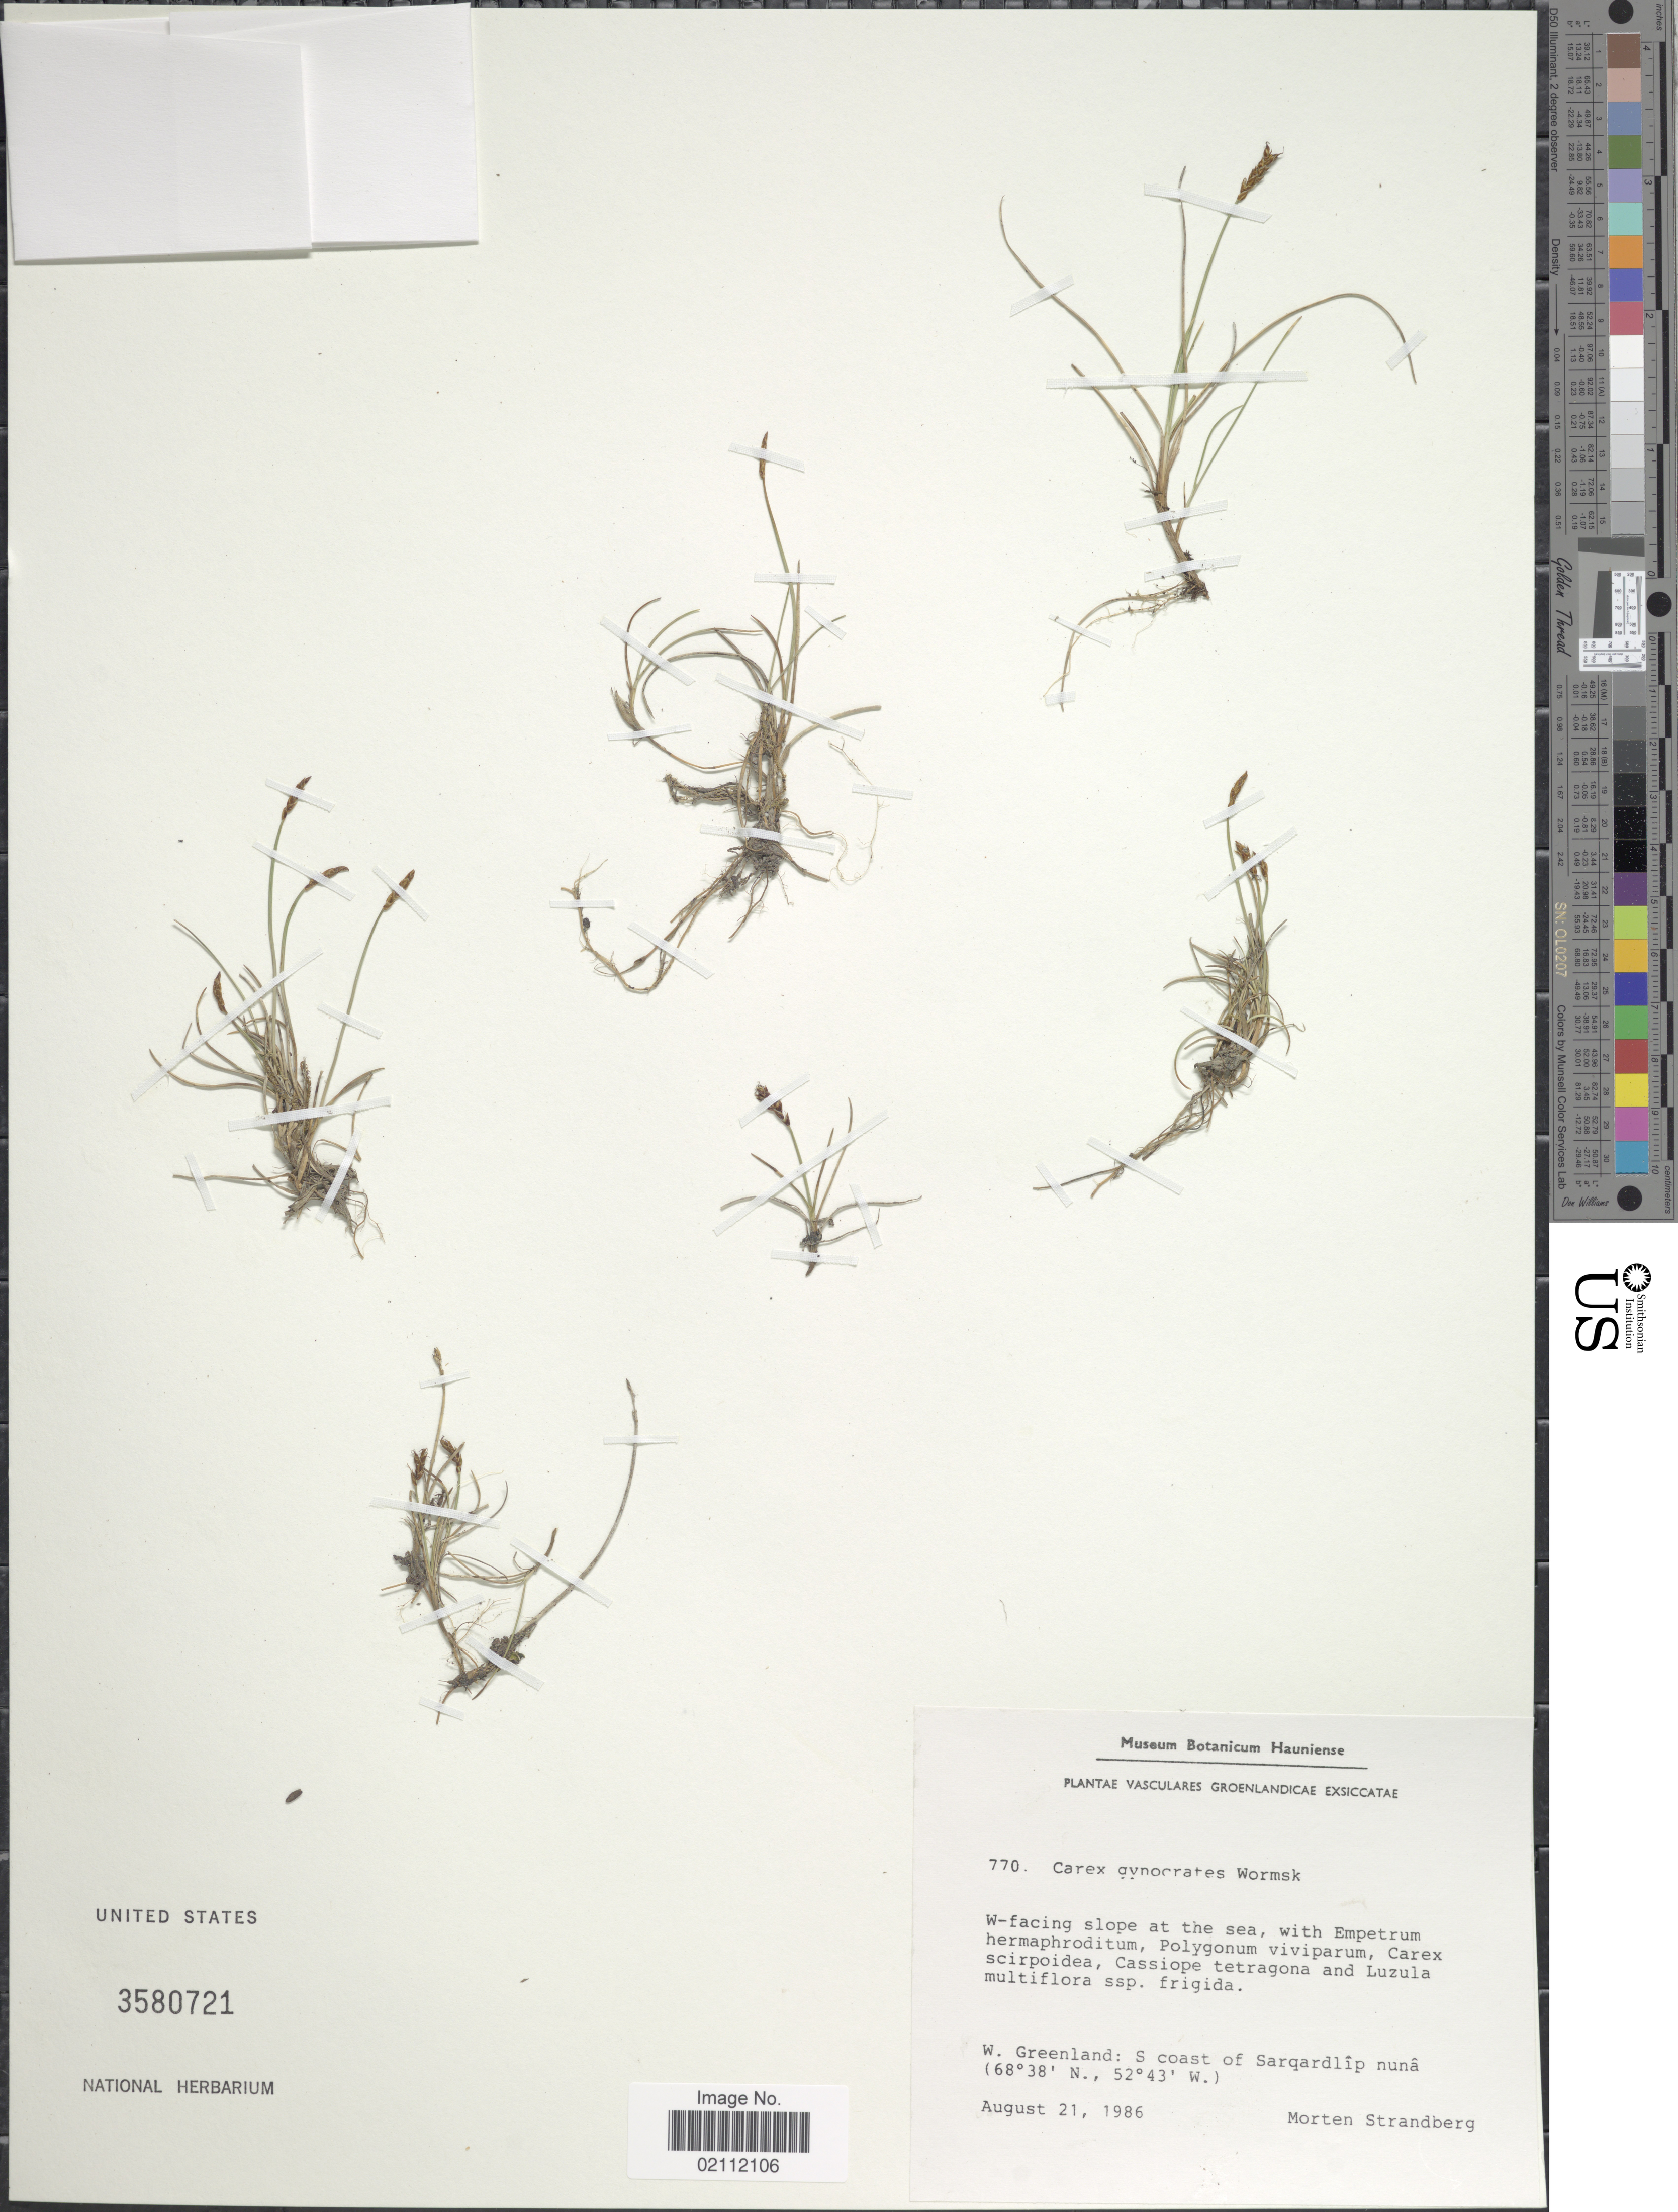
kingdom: Plantae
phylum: Tracheophyta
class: Liliopsida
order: Poales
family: Cyperaceae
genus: Carex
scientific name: Carex nardina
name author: (Hornem.) Fr.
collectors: M. Strandberg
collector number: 770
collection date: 1986-08-21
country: Greenland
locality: Vasculares Groenlandicae. W. Greenland: S coast of Sarqardlîp nunâ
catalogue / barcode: US 3580721